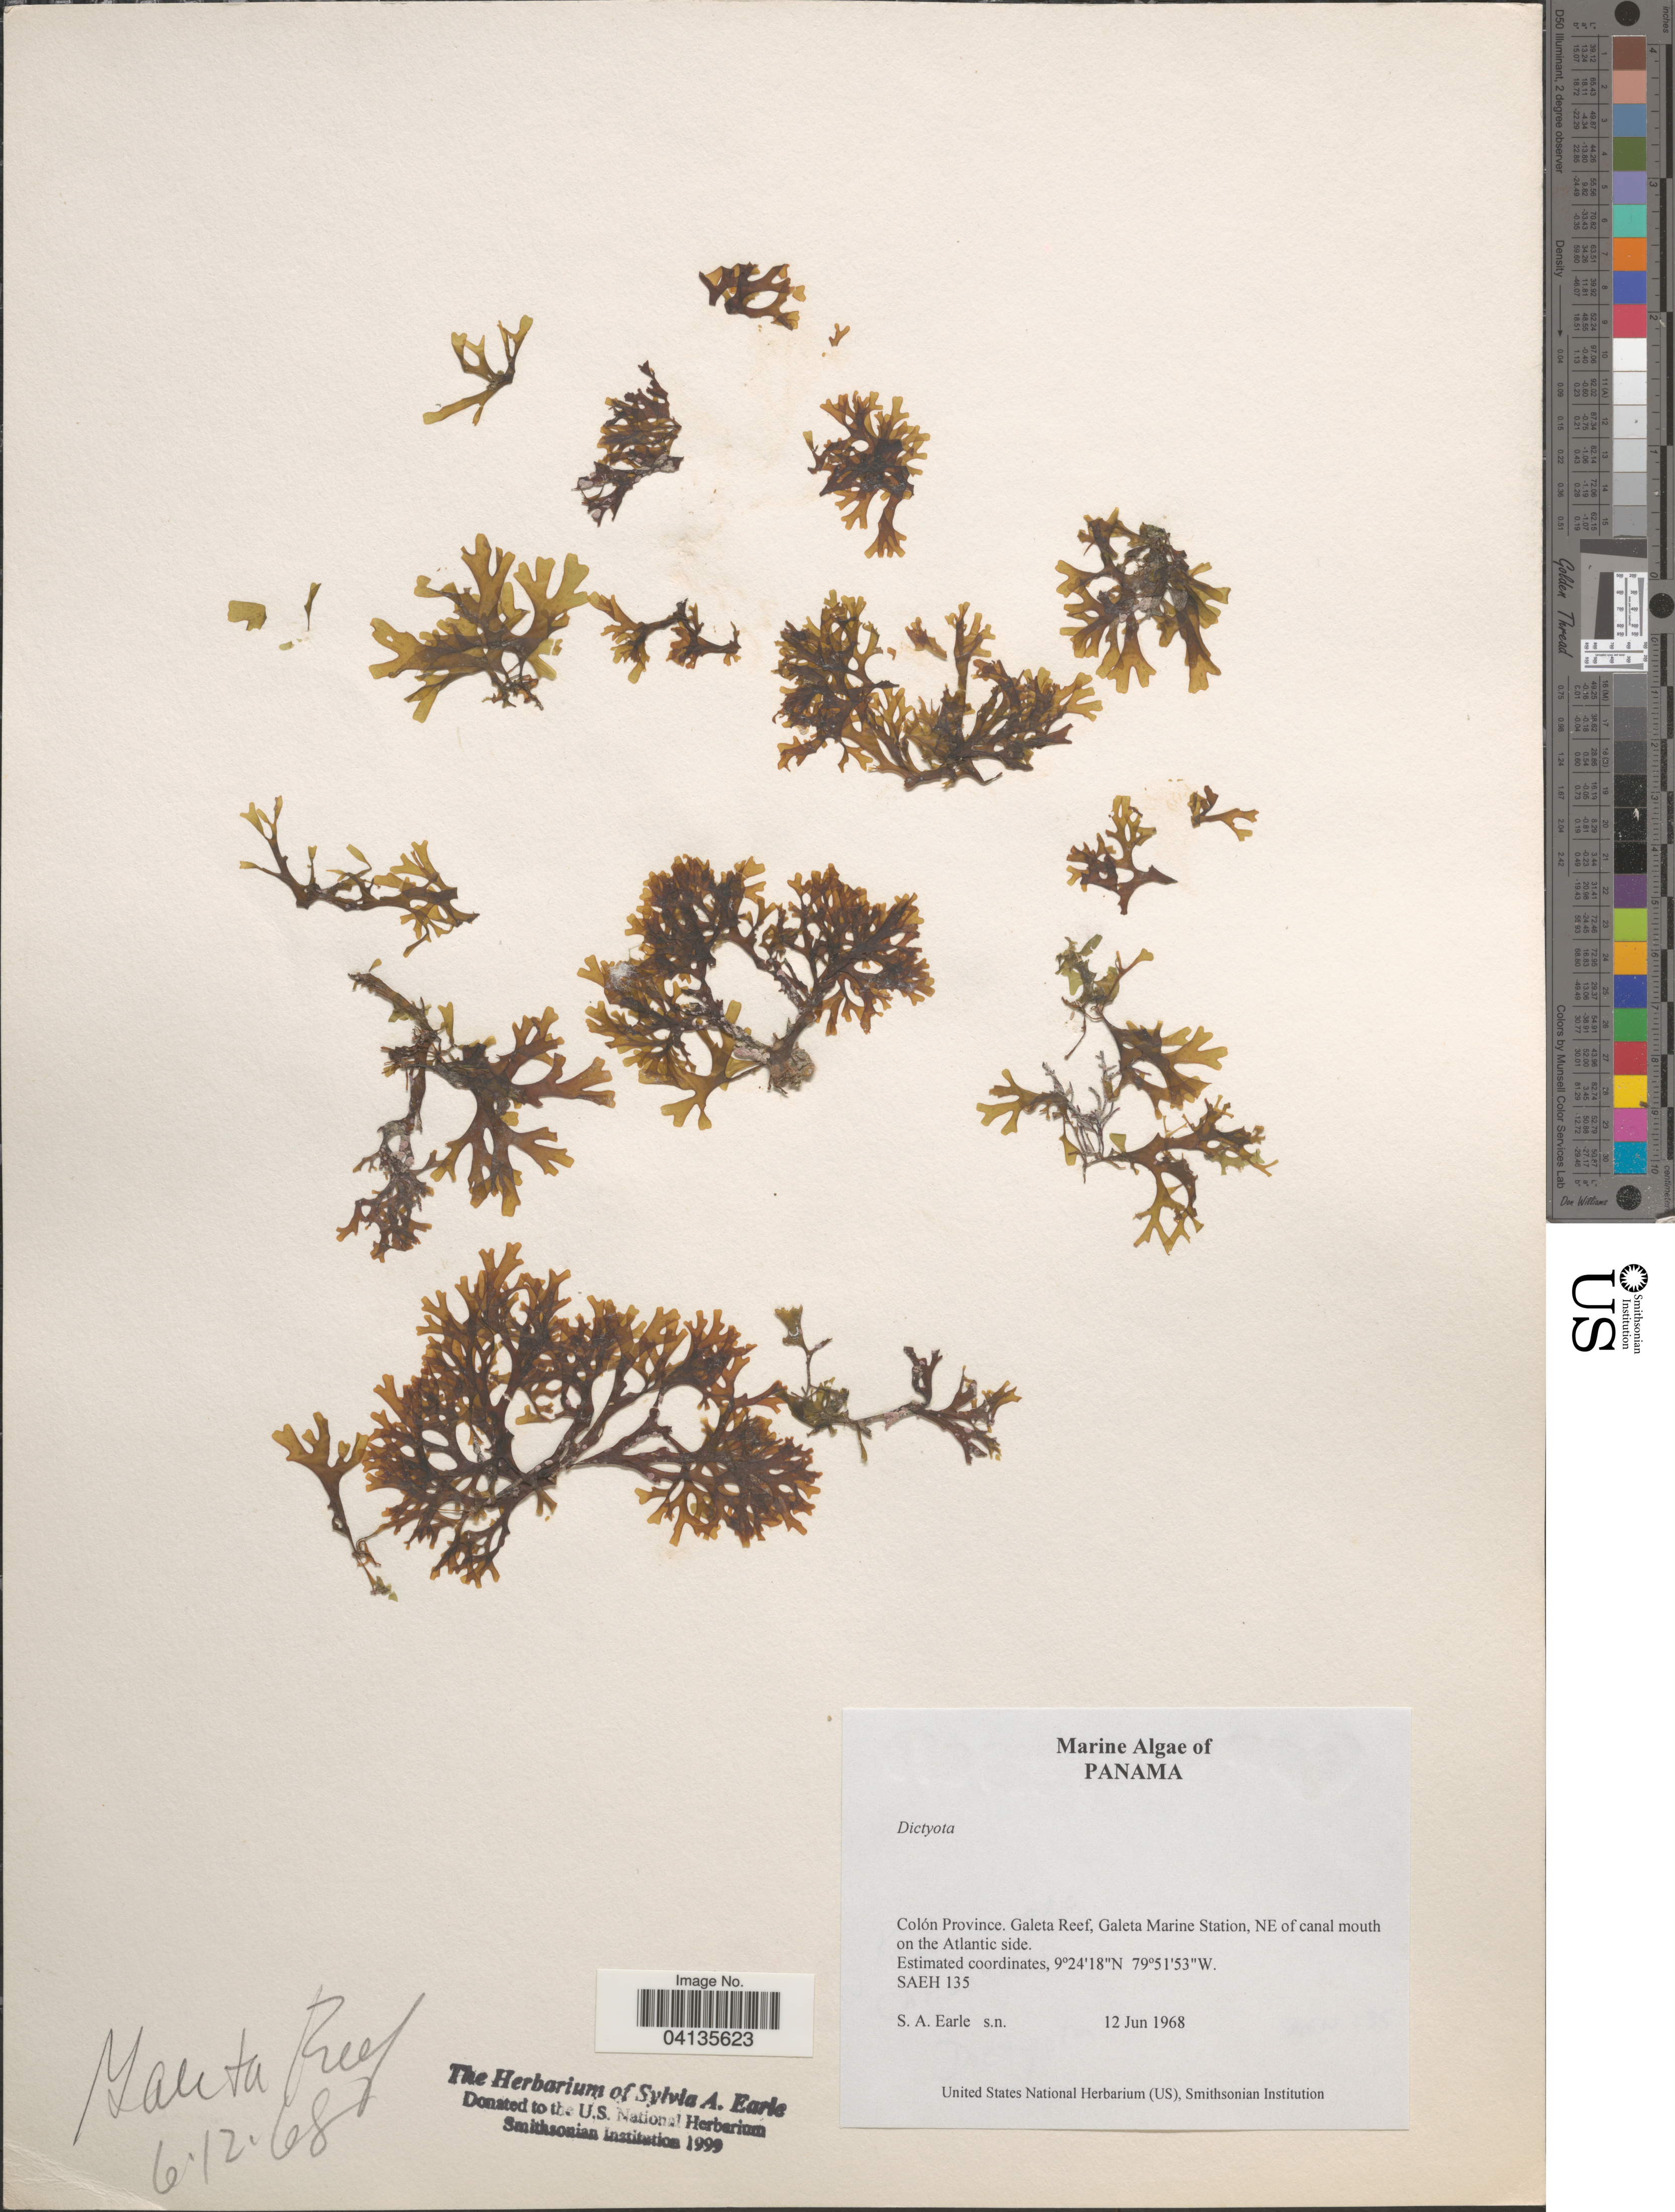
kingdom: Chromista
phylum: Ochrophyta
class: Phaeophyceae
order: Dictyotales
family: Dictyotaceae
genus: Dictyota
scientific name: Dictyota sp.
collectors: S. A. Earle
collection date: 1968-06-12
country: Panama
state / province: Colón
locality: Galeta Reef, Galeta Marine Station, NE of canal mouth on the Atlantic side.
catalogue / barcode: US 238525